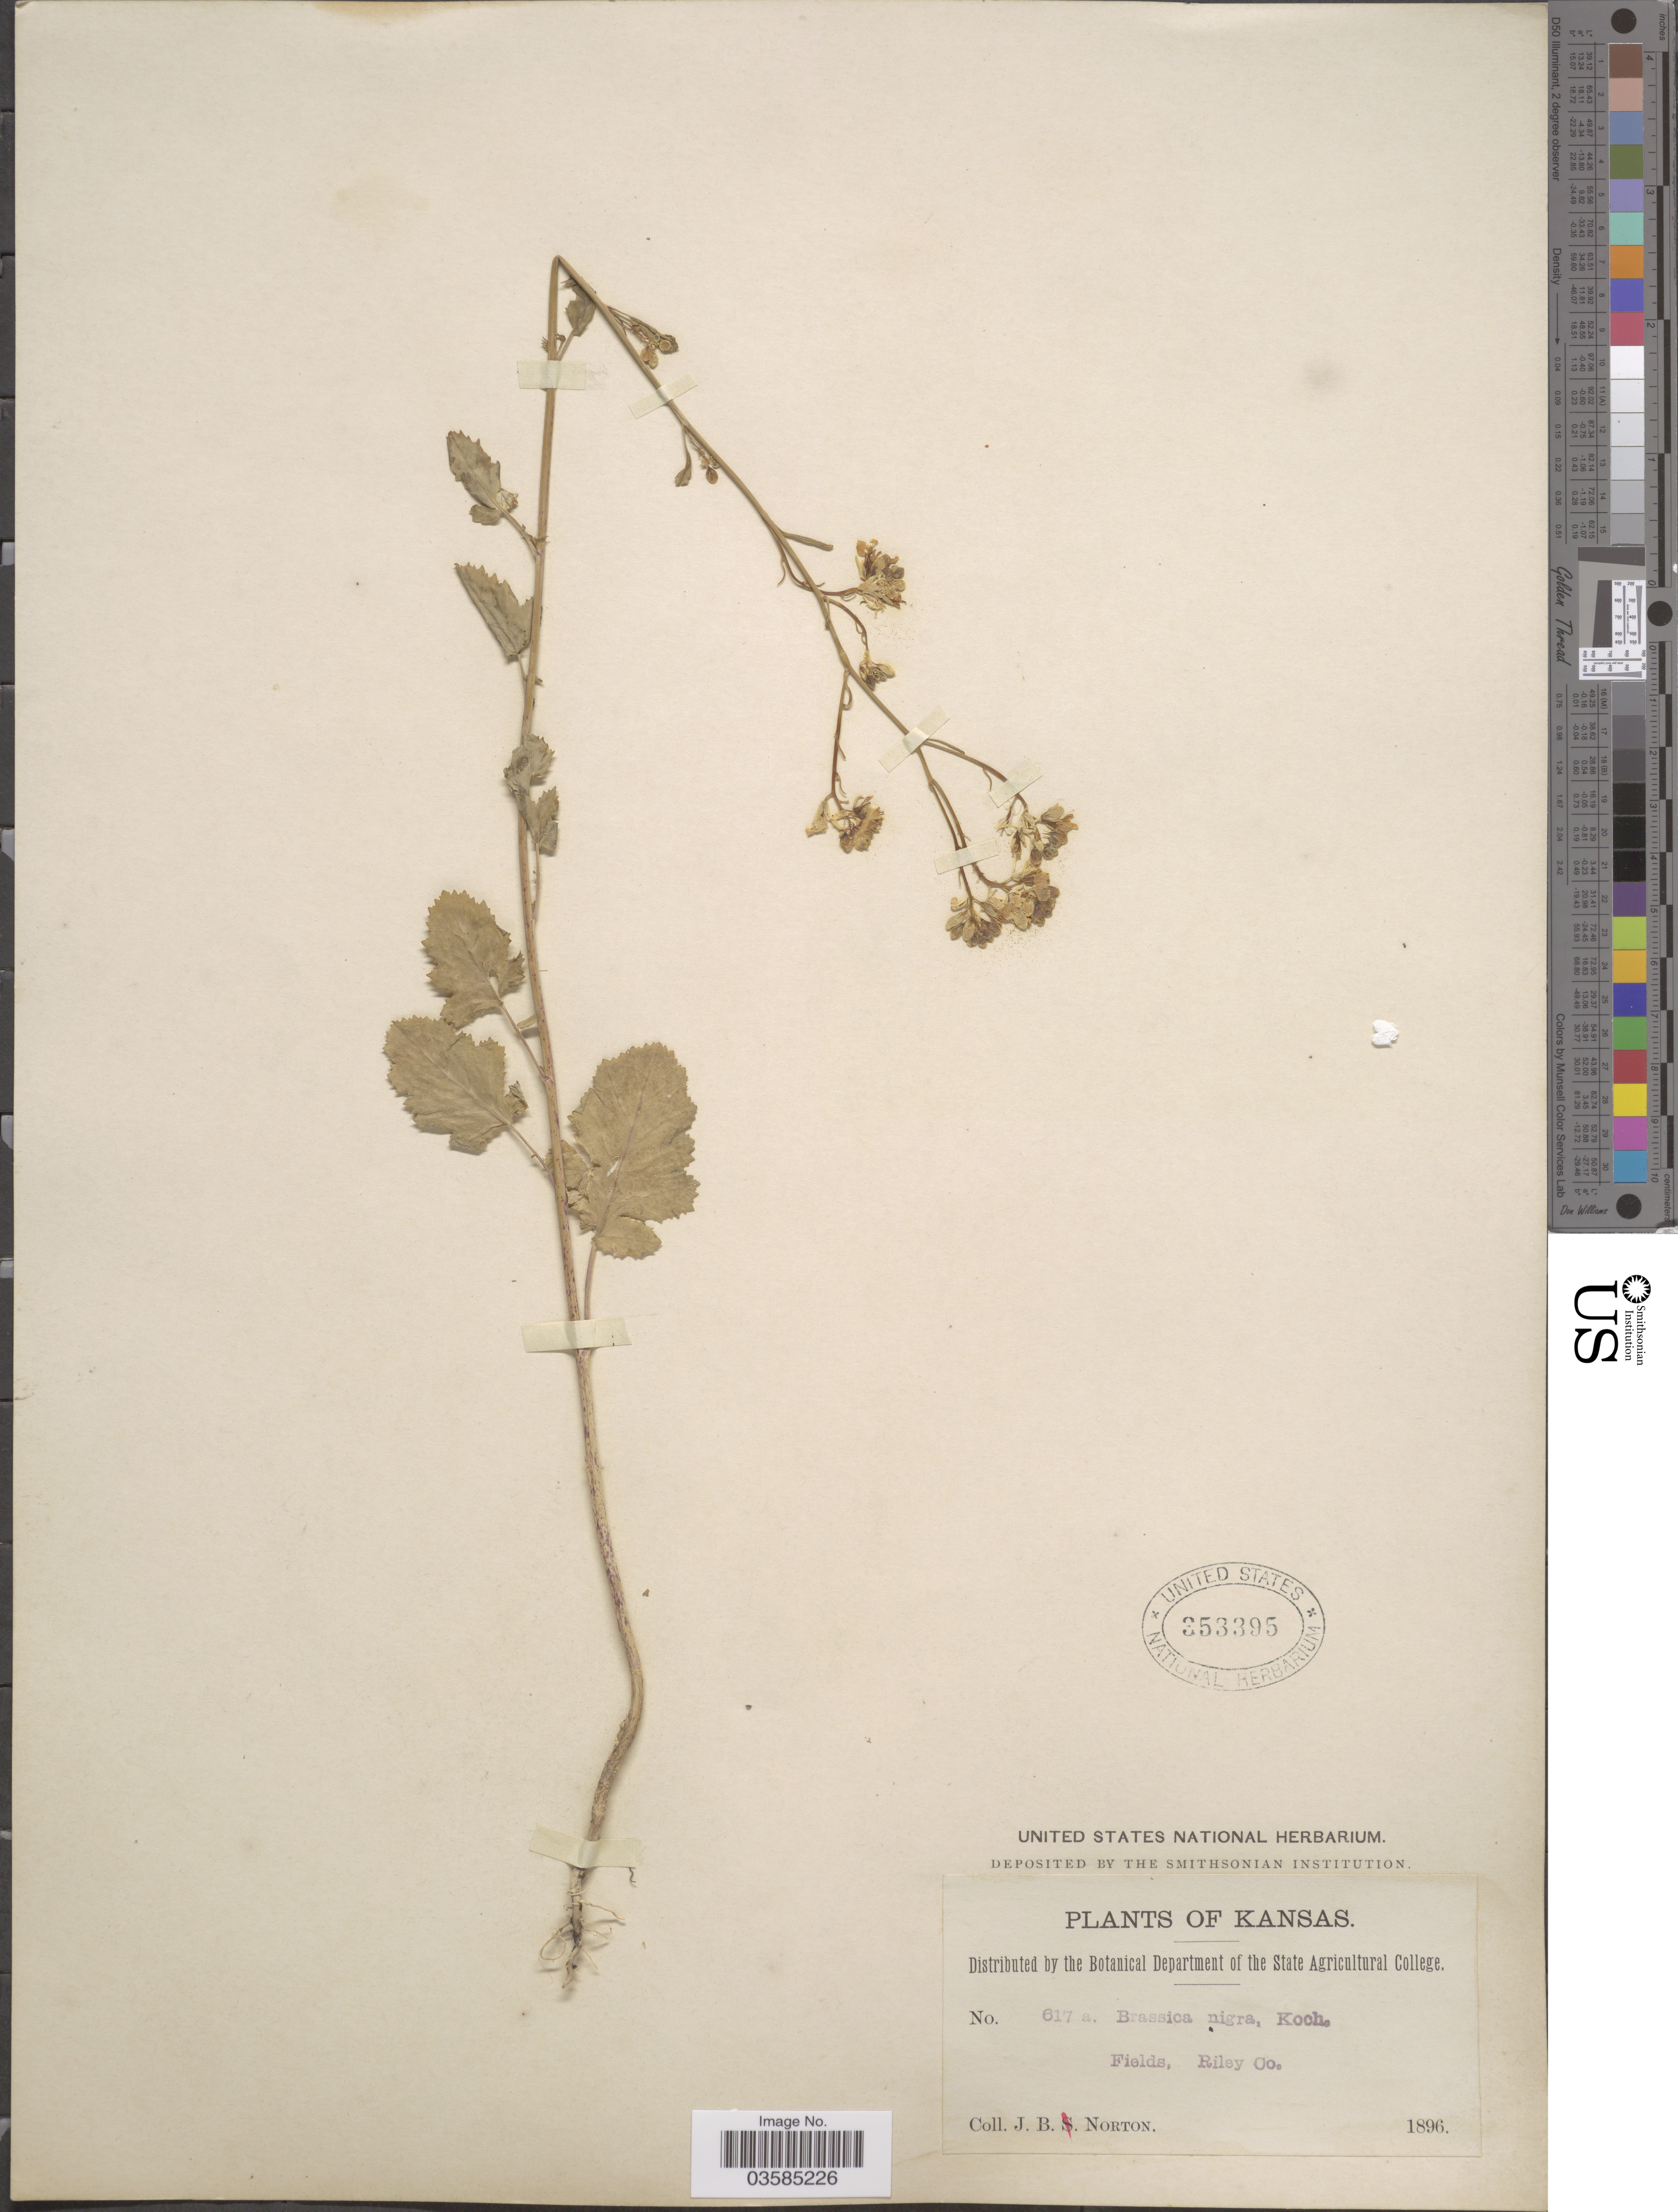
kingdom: Plantae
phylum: Tracheophyta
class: Magnoliopsida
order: Brassicales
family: Brassicaceae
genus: Brassica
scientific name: Brassica nigra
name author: (L.) W.D.J. Koch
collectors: J. B. Norton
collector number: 617a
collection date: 1896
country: United States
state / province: Kansas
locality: Riley Co.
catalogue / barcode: US 353395